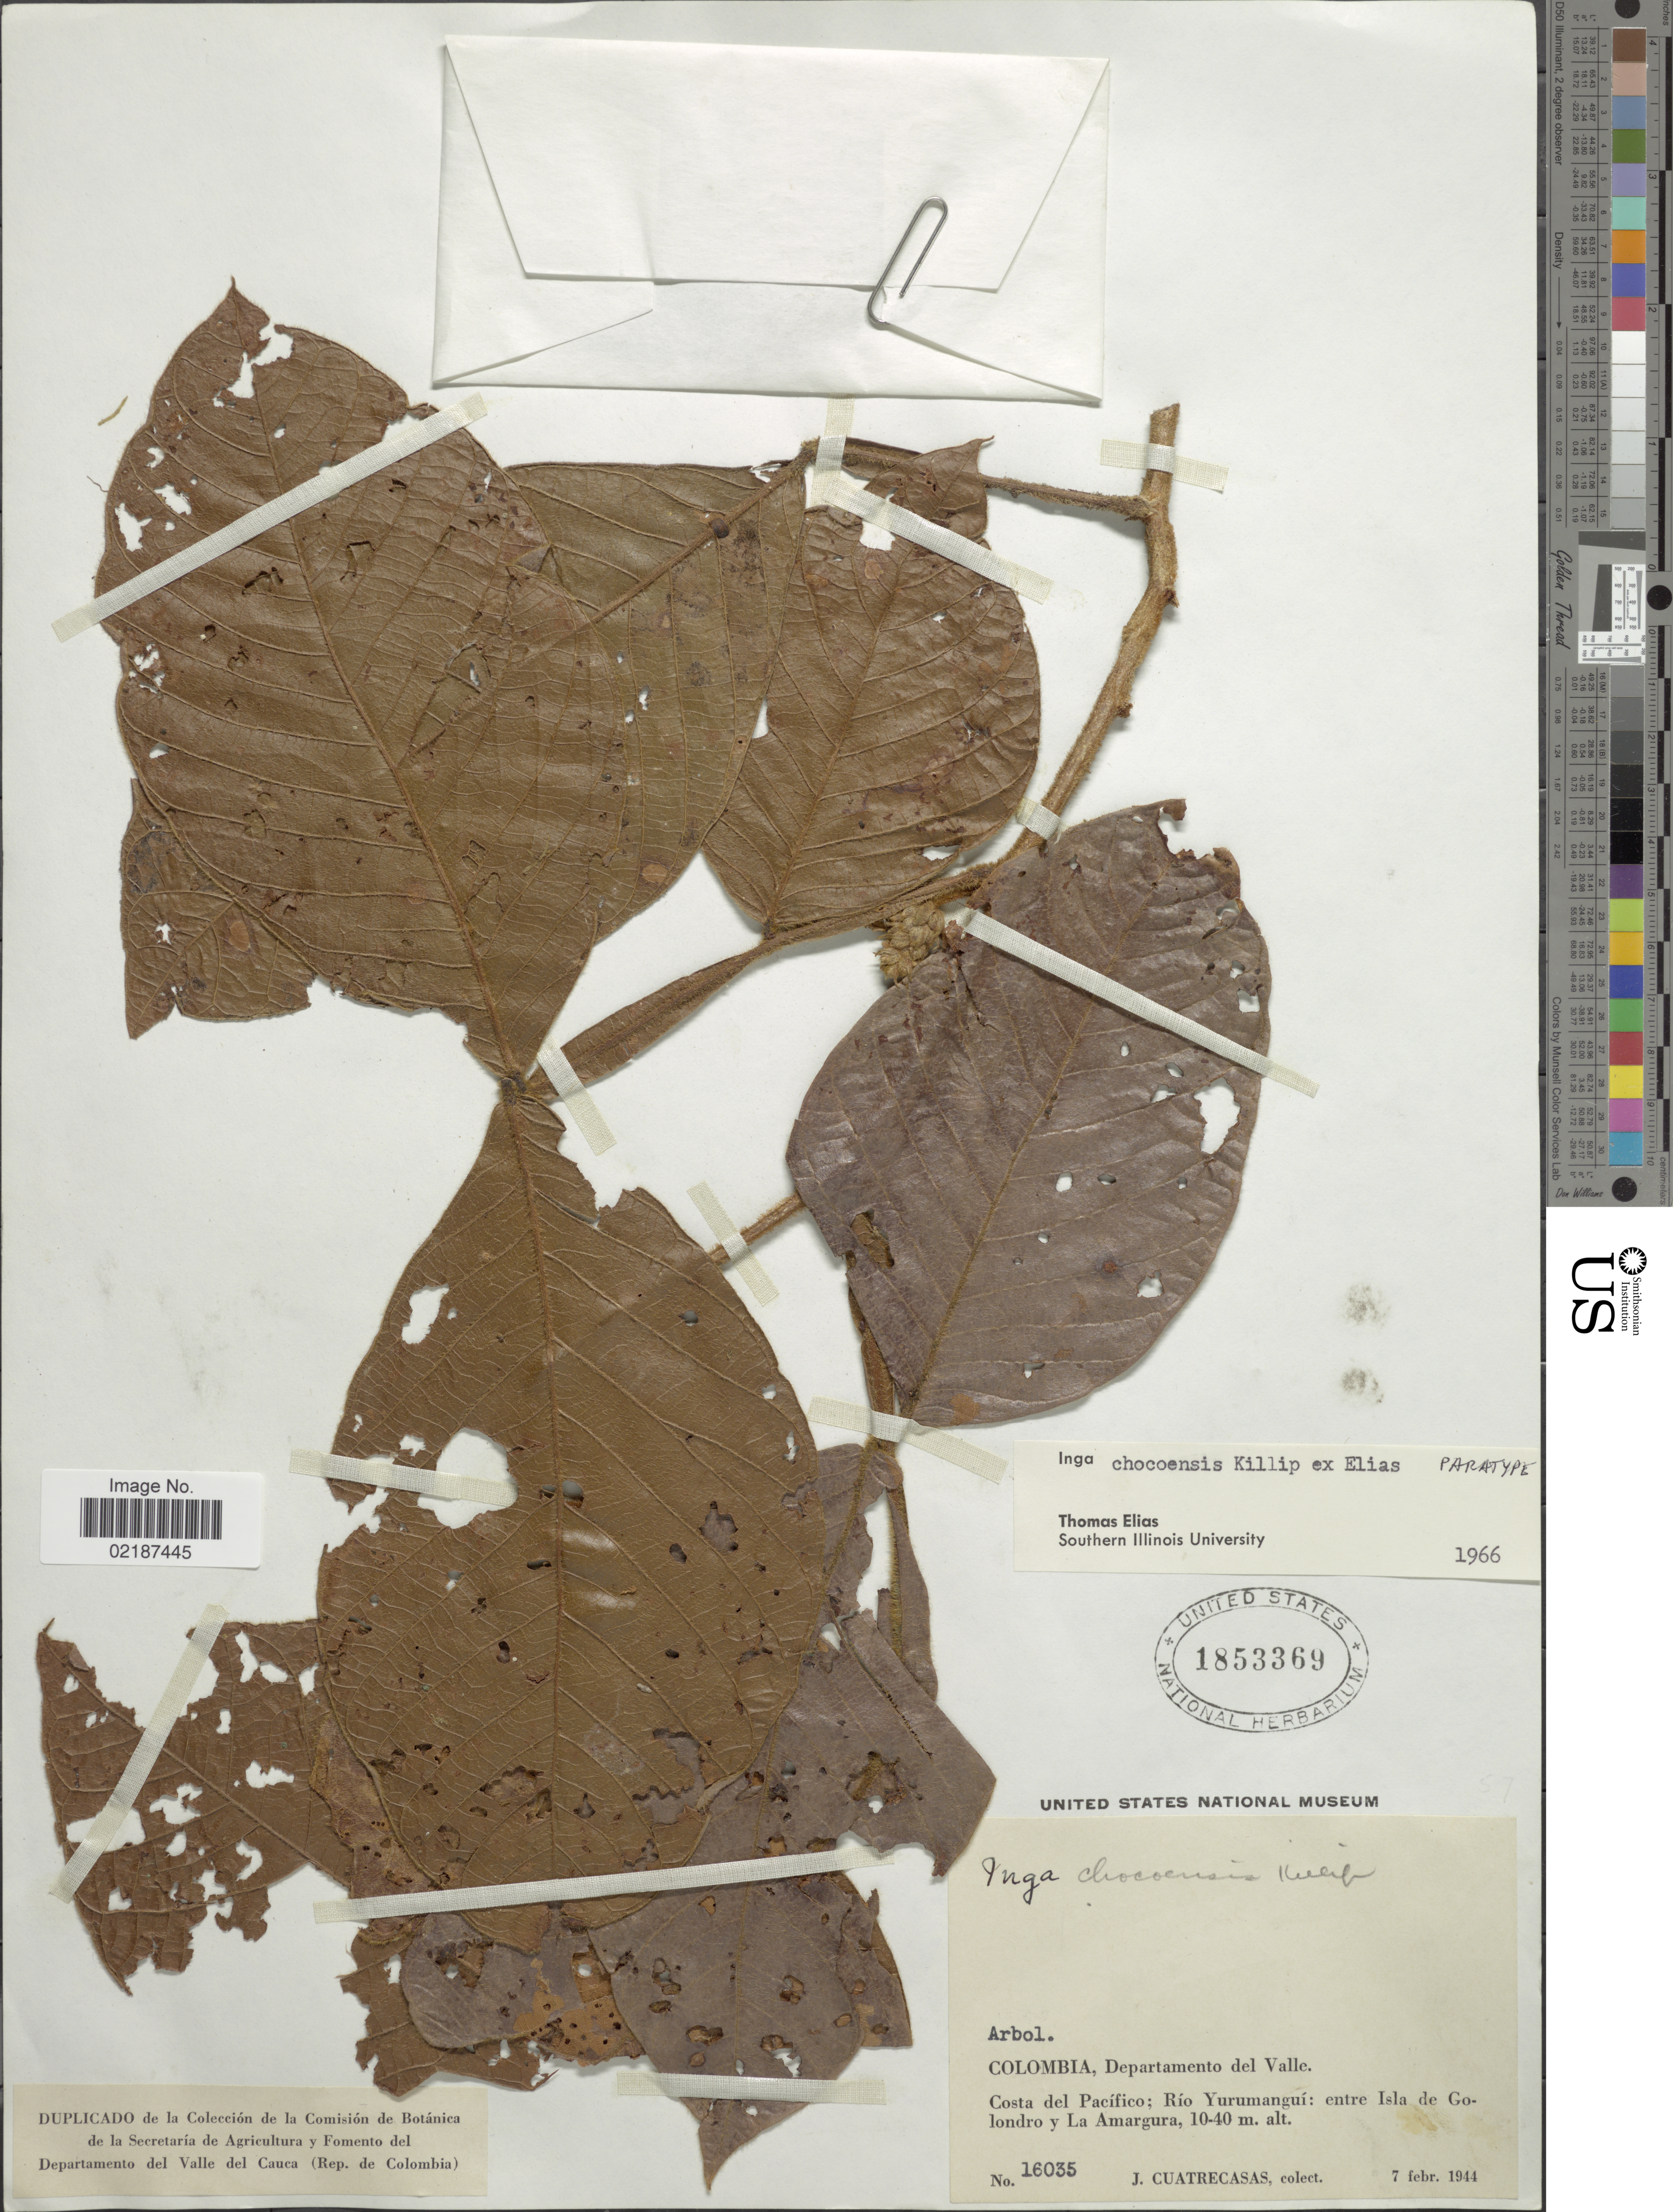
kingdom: Plantae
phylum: Tracheophyta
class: Magnoliopsida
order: Fabales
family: Fabaceae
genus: Inga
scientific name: Inga chocoensis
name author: Killip ex T.S. Elias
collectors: J. Cuatrecasas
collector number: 16035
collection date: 1944-02-07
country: Colombia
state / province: Valle del Cauca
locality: Departamento del Valle. Coasta del Pacifico; Rio Yurumangui: entre Isla de Golondro y La Amargura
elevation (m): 10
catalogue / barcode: US 1853369